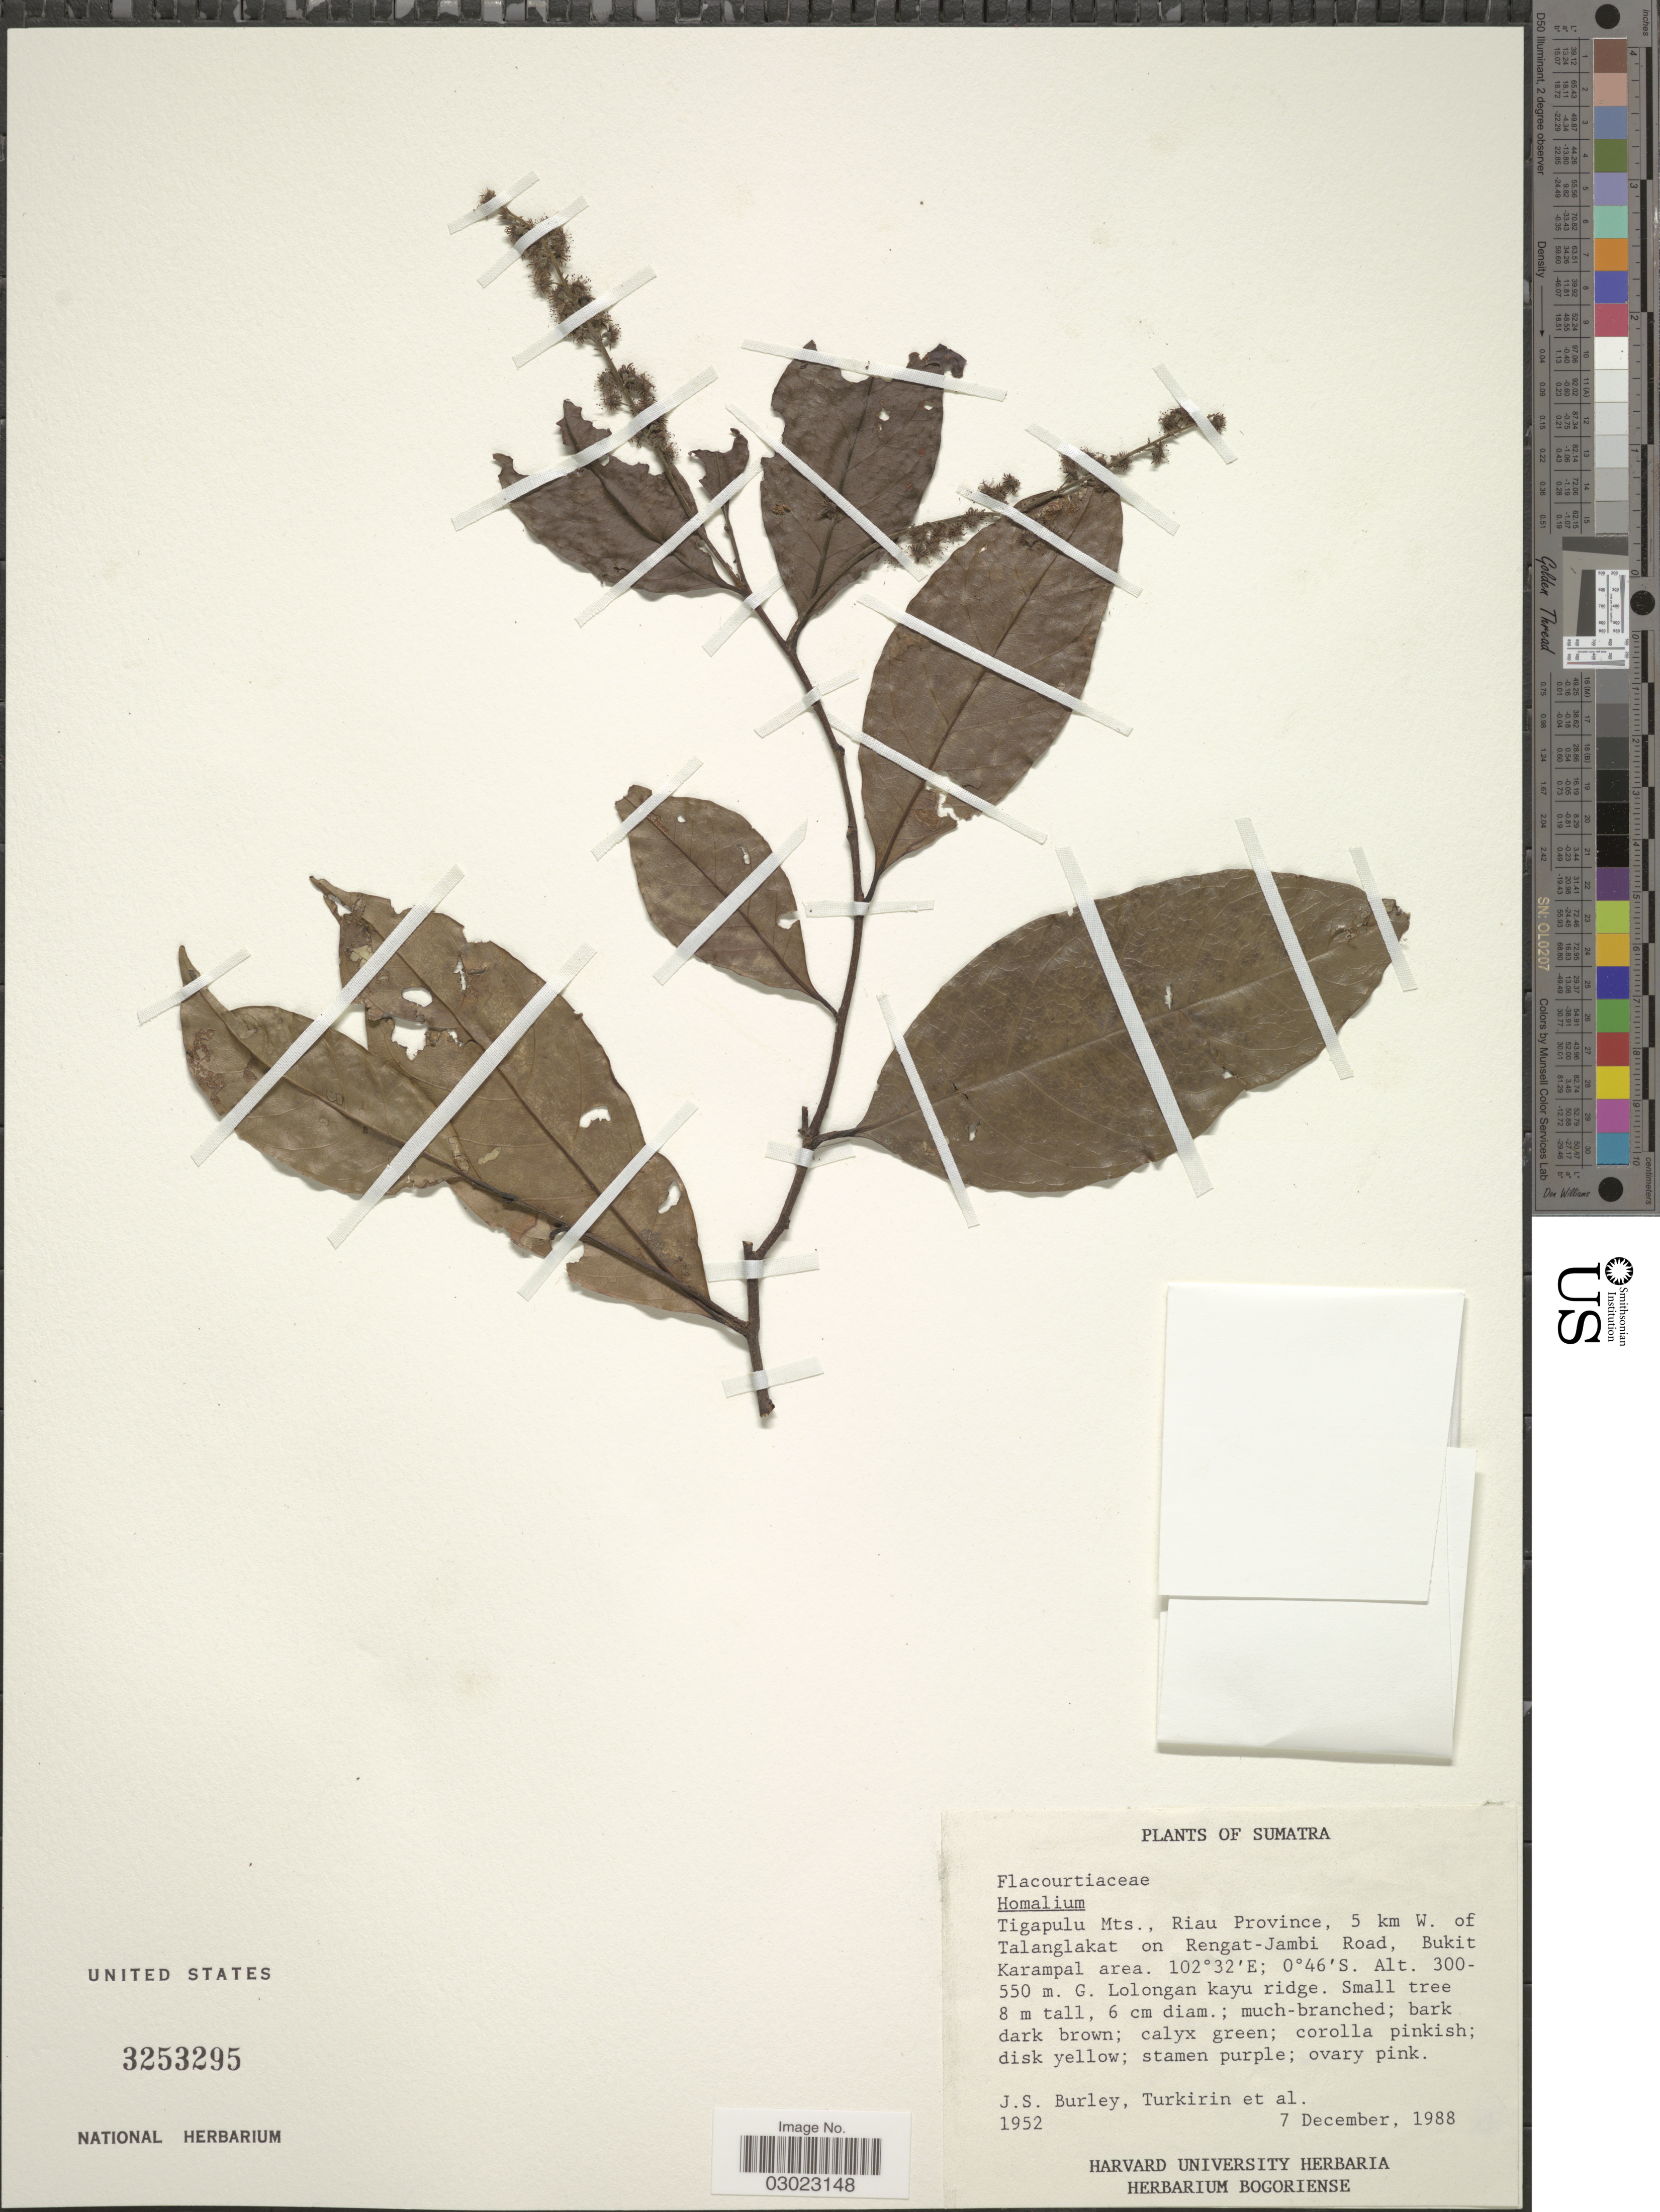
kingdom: Plantae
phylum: Tracheophyta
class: Magnoliopsida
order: Malpighiales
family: Salicaceae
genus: Homalium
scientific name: Homalium sp.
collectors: J. S. Burley, -. Turkirin & et al.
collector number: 1952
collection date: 1988-12-07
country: Indonesia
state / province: Sumatra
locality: Tigapulu Mts., Riau Province, 5 km W. of Talanglakat on Rengat-Jambi Road, Bukit Karampal area. Lolongan kayu ridge.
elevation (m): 300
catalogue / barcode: US 3253295